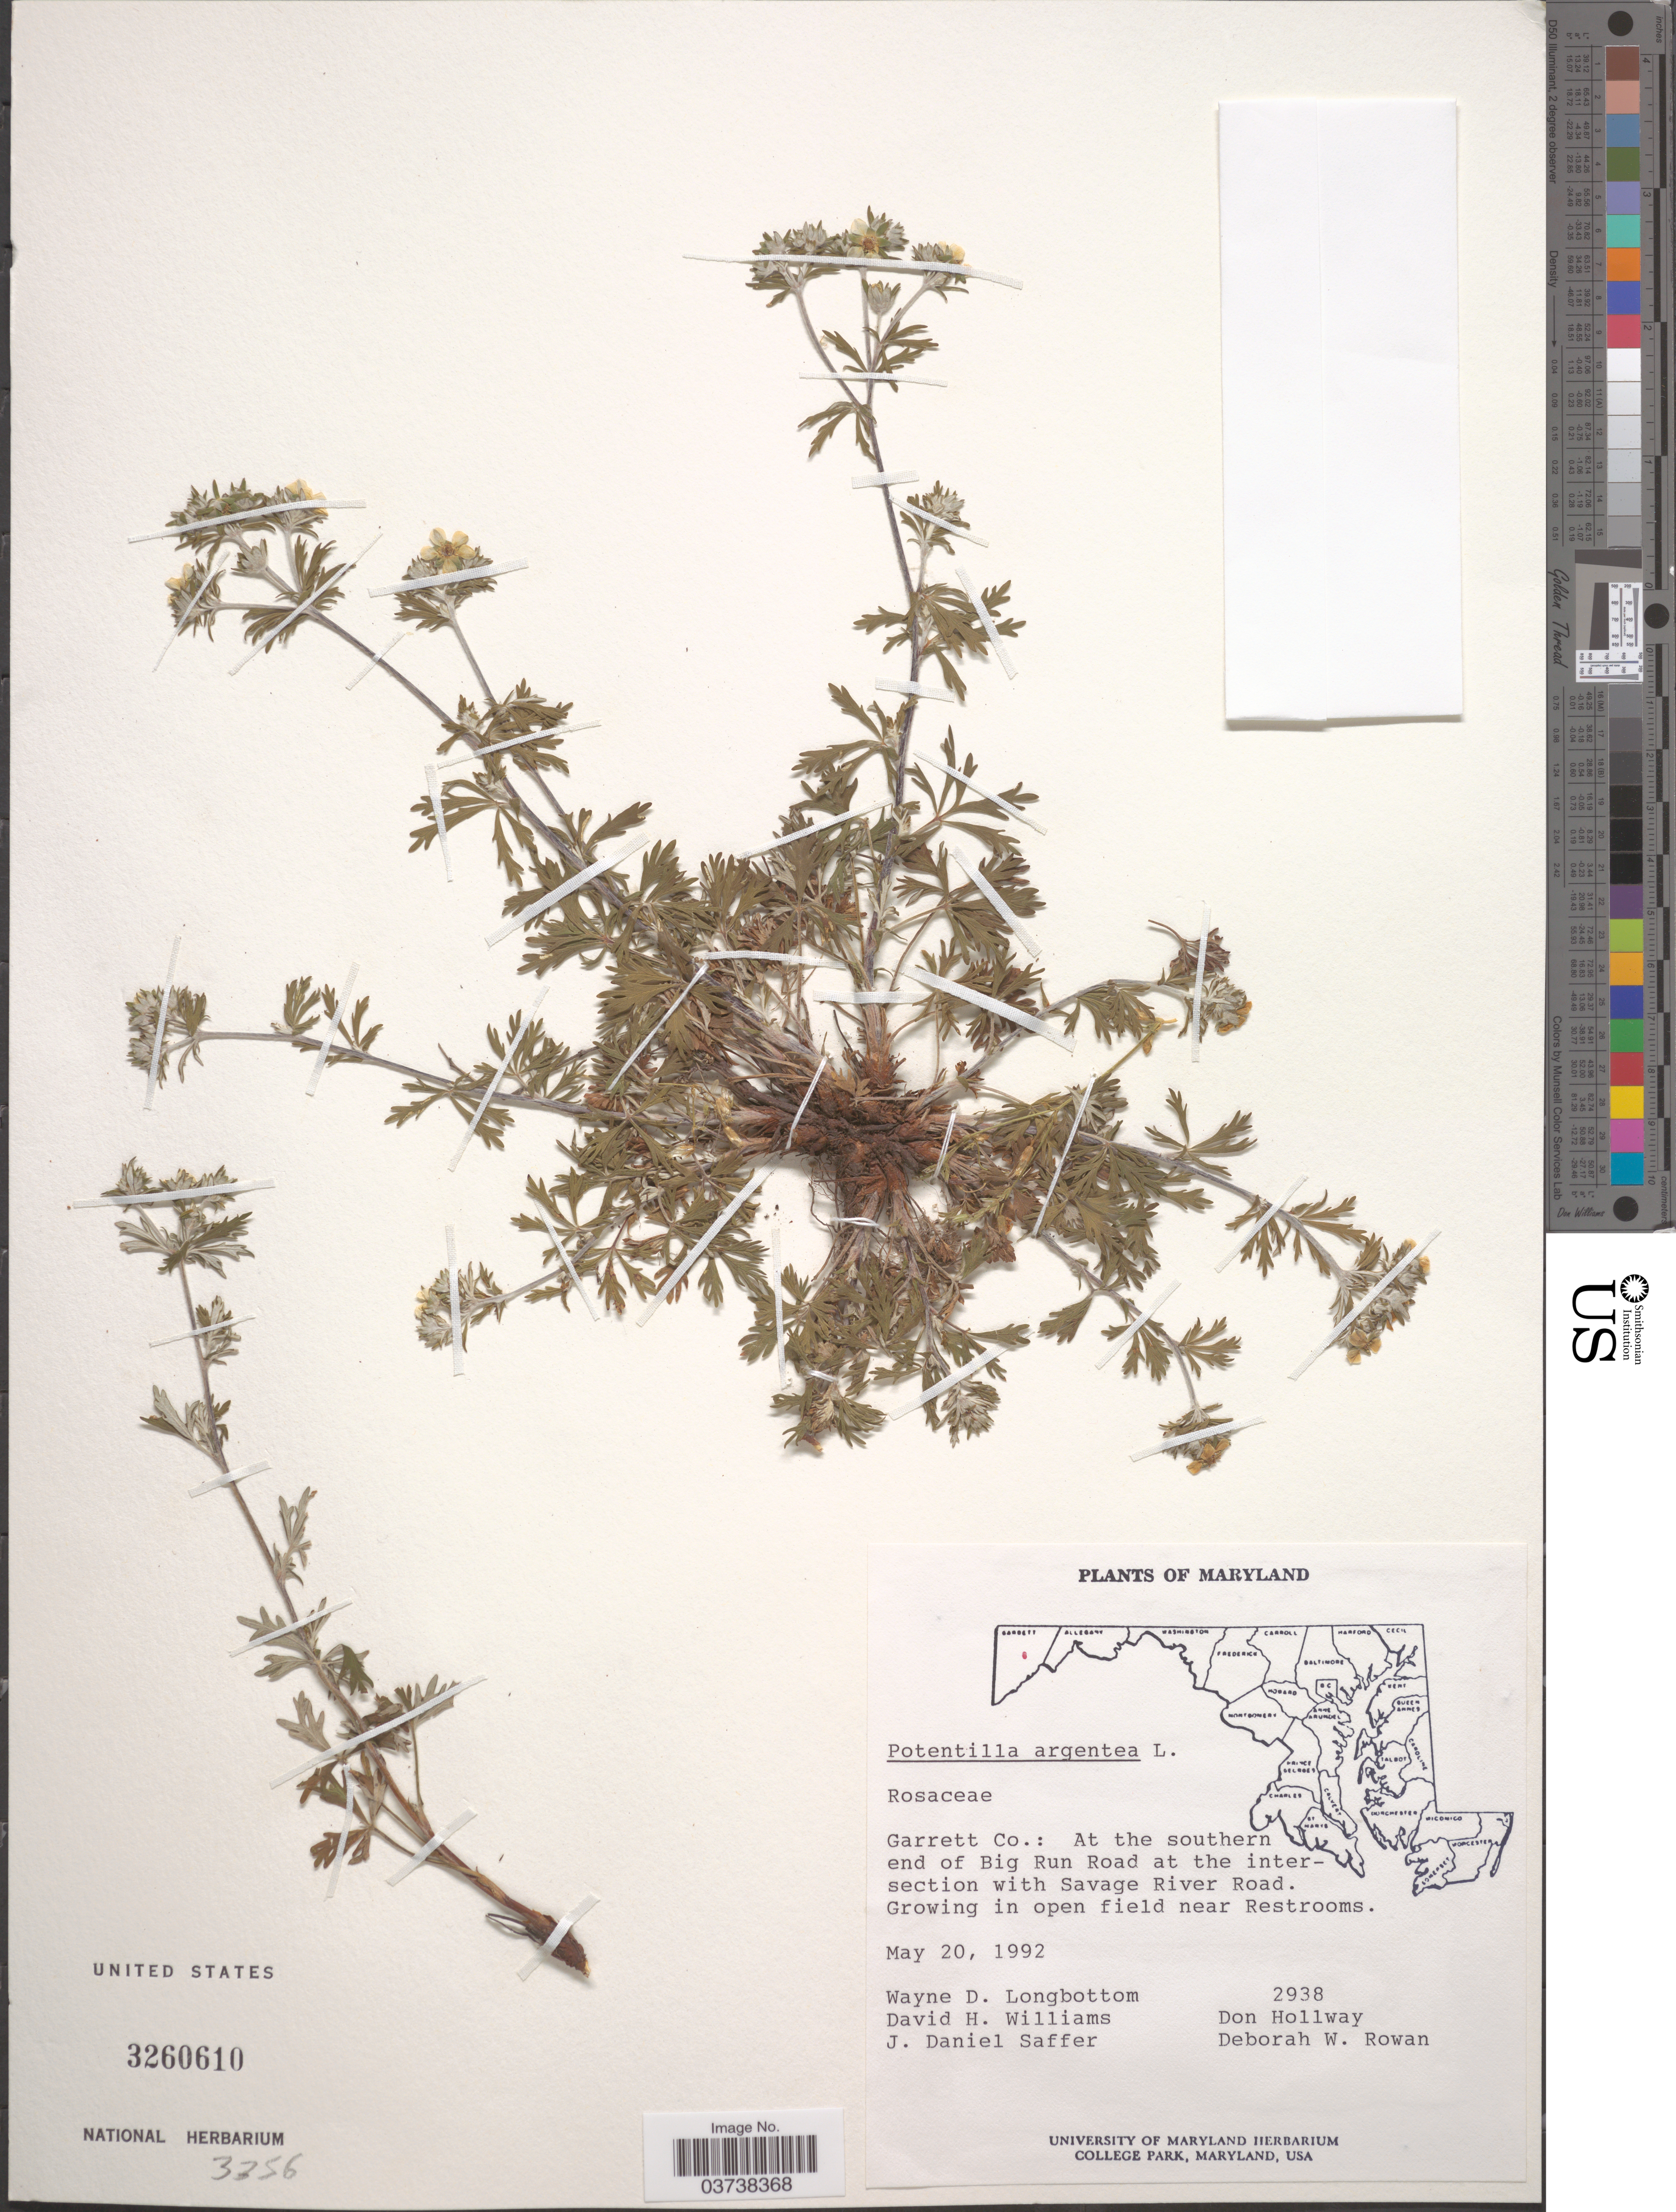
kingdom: Plantae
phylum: Tracheophyta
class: Magnoliopsida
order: Rosales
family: Rosaceae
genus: Potentilla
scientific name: Potentilla argentea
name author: L.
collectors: W. D. Longbottom, D. E. Williams, J. Saffer, D. Hollway & D. Rowan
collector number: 2938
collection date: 1992-05-20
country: United States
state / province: Maryland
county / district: Garrett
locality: Garrett Co.: At the southern end of Big Run Road at the intersection with Savage River Road. In open field near Restrooms.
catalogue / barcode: US 3260610